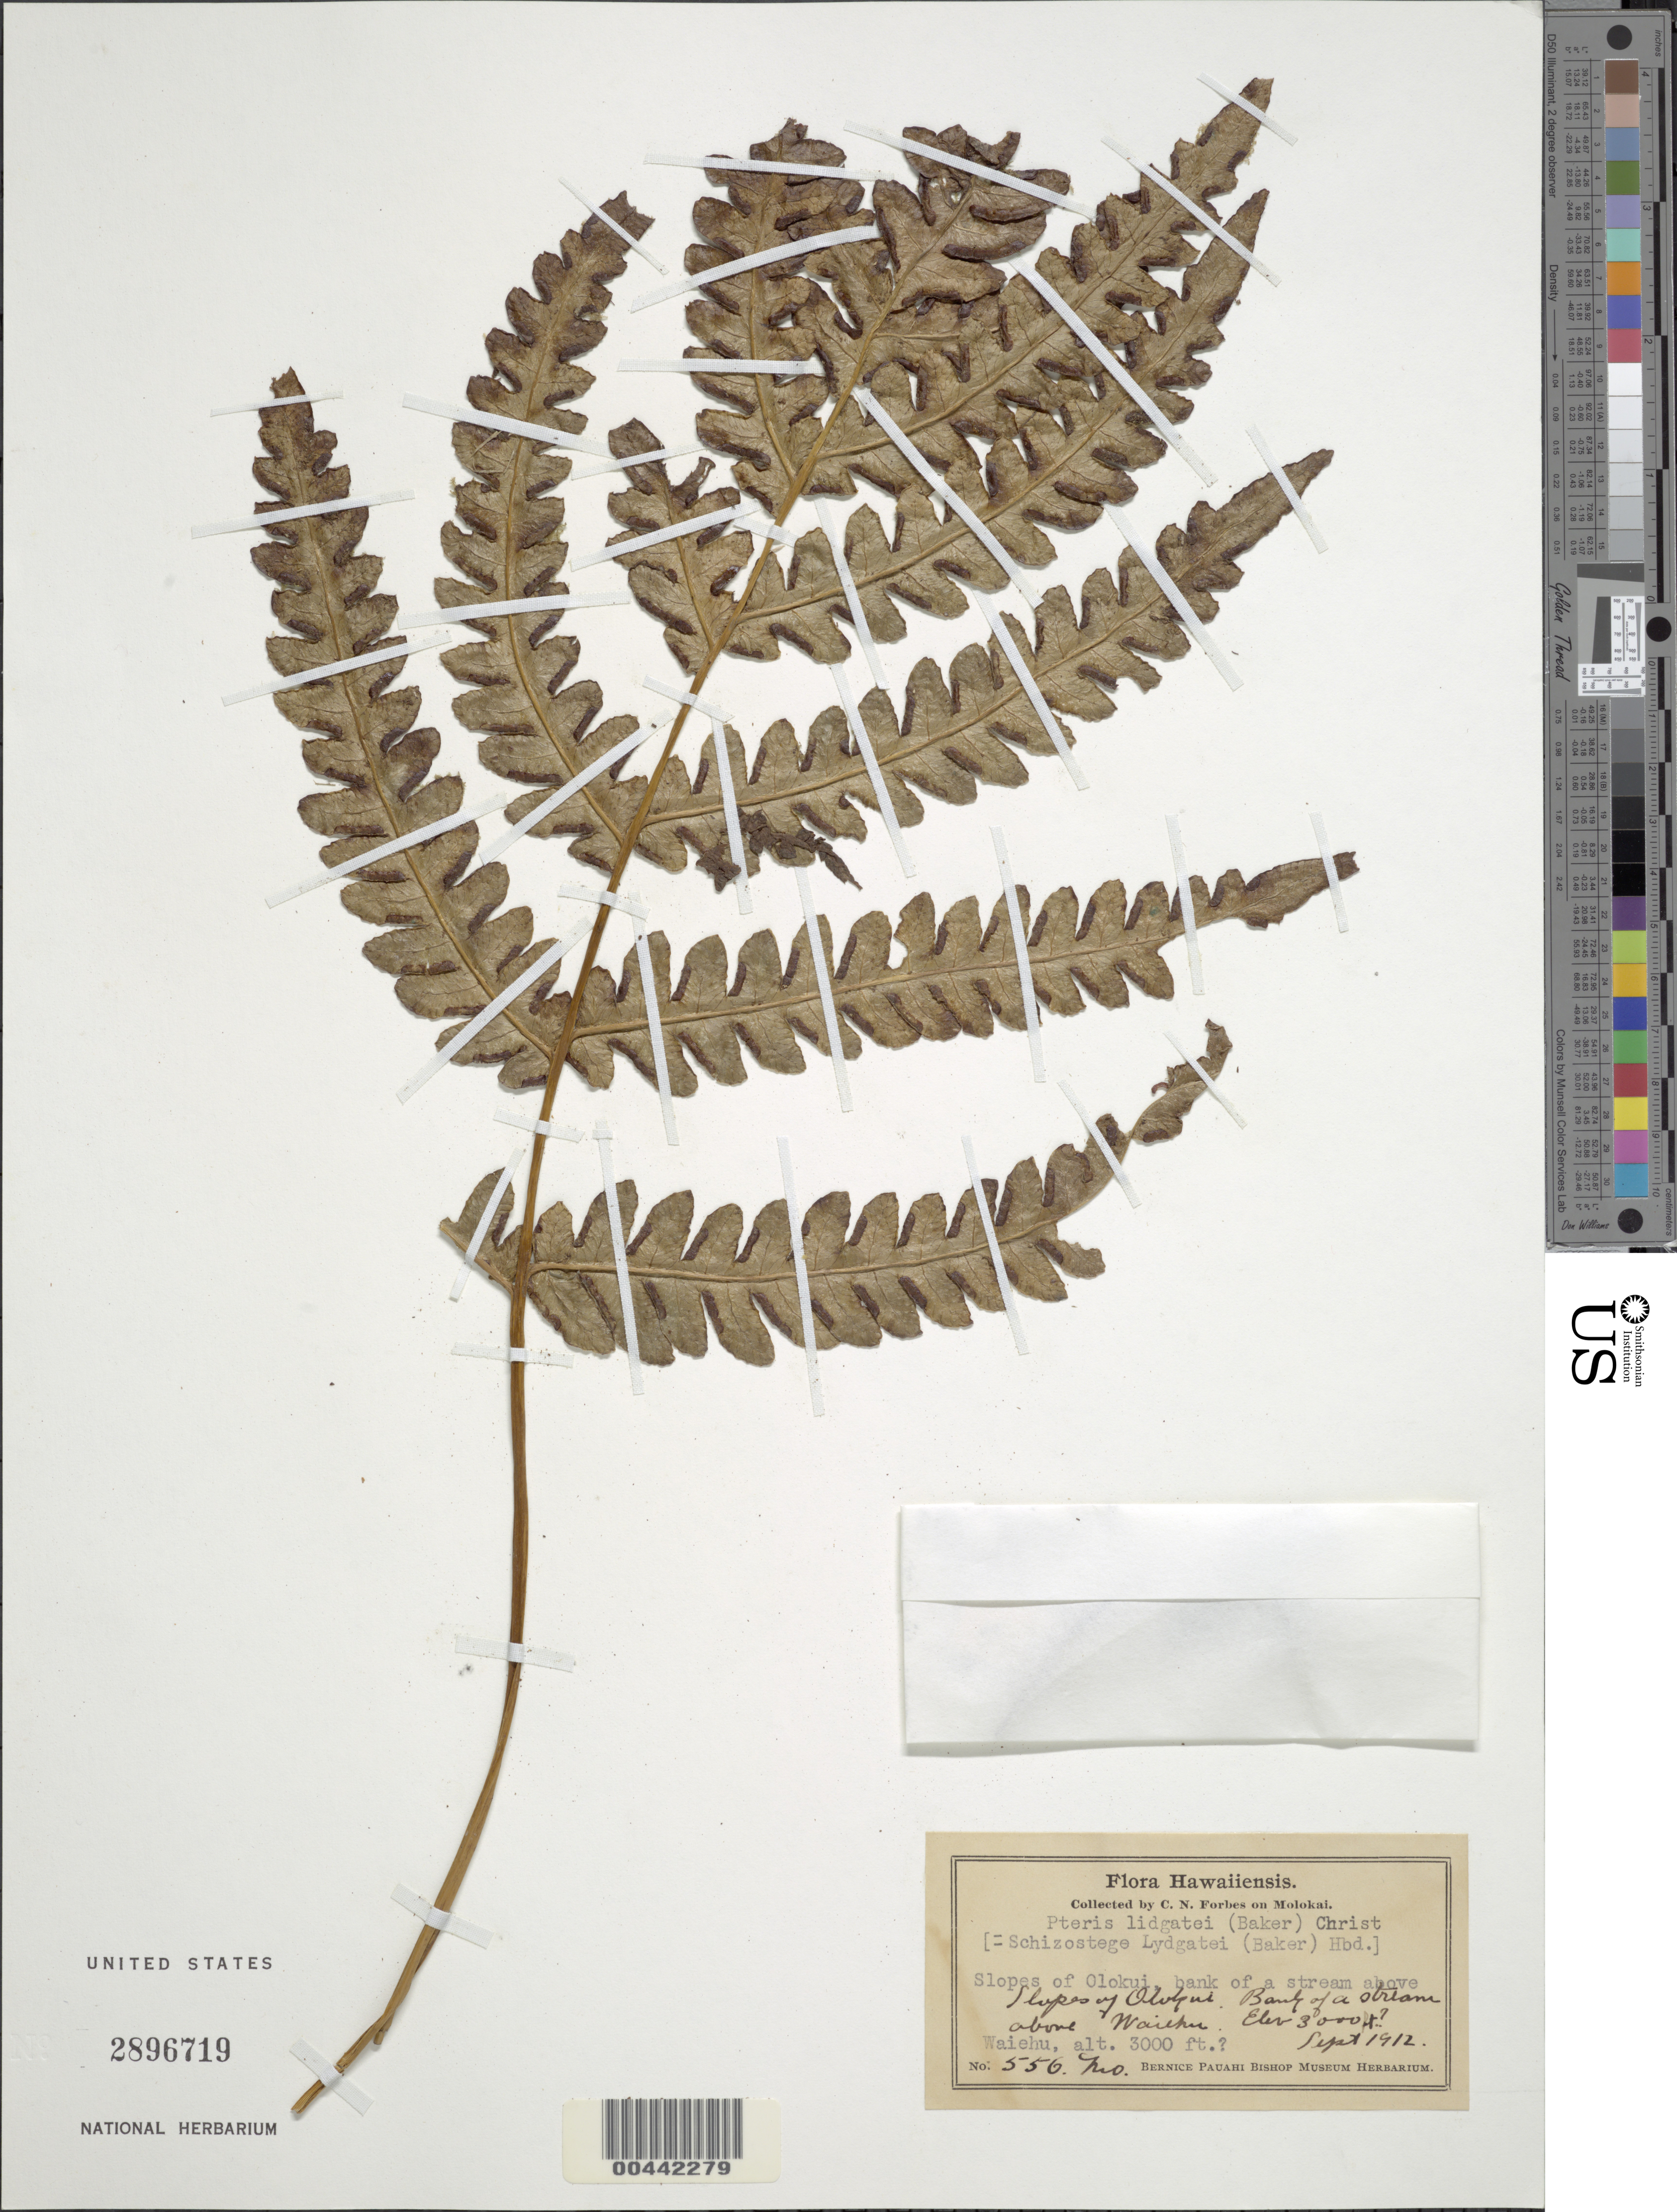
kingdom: Plantae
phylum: Tracheophyta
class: Polypodiopsida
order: Polypodiales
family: Pteridaceae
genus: Pteris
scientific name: Pteris lidgatei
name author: (Baker) Christ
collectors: C. N. Forbes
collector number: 556.Mo.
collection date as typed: Sep 1912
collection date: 1912-09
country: United States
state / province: Hawaii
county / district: Maui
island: Moloka'i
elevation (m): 914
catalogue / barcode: US 2896719